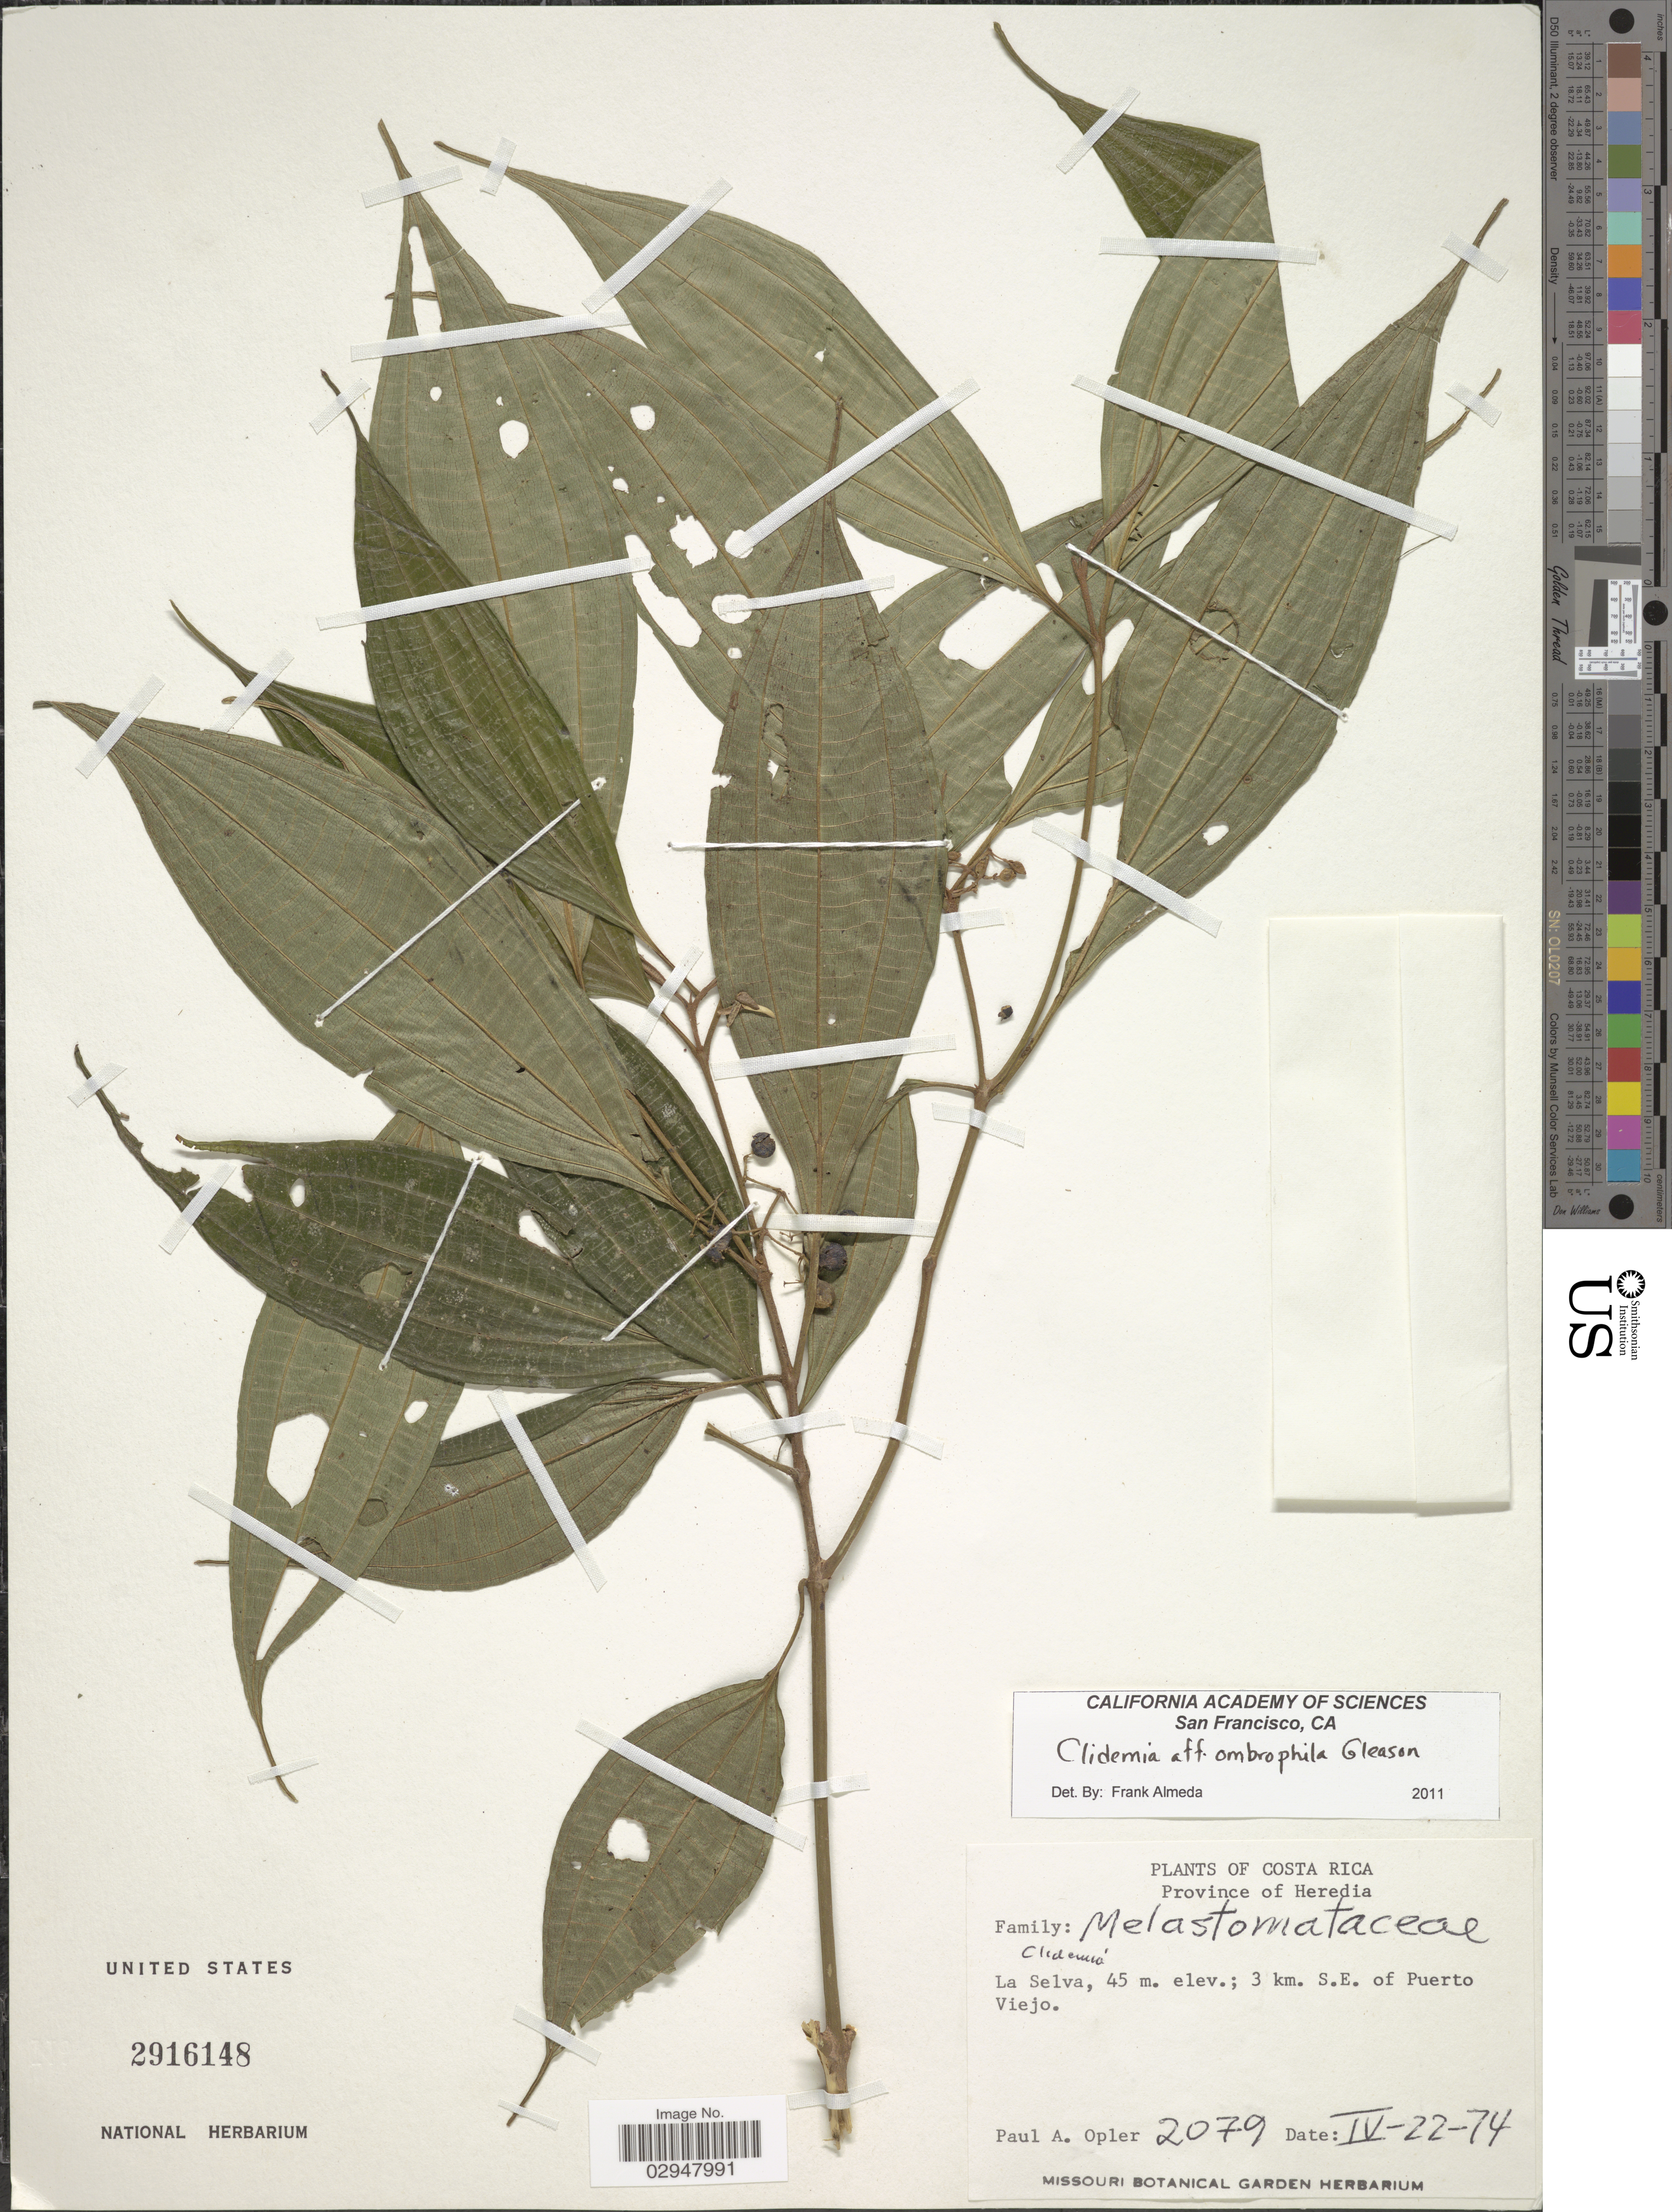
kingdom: Plantae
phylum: Tracheophyta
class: Magnoliopsida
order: Myrtales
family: Melastomataceae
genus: Clidemia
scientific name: Clidemia ombrophila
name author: Gleason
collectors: P. Opler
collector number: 2079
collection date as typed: Transcribed d/m/y: 22/4/74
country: Costa Rica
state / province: Heredia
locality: La Selva, 3 km. S.E. of Puerto Viejo.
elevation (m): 45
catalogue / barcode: US 2916148